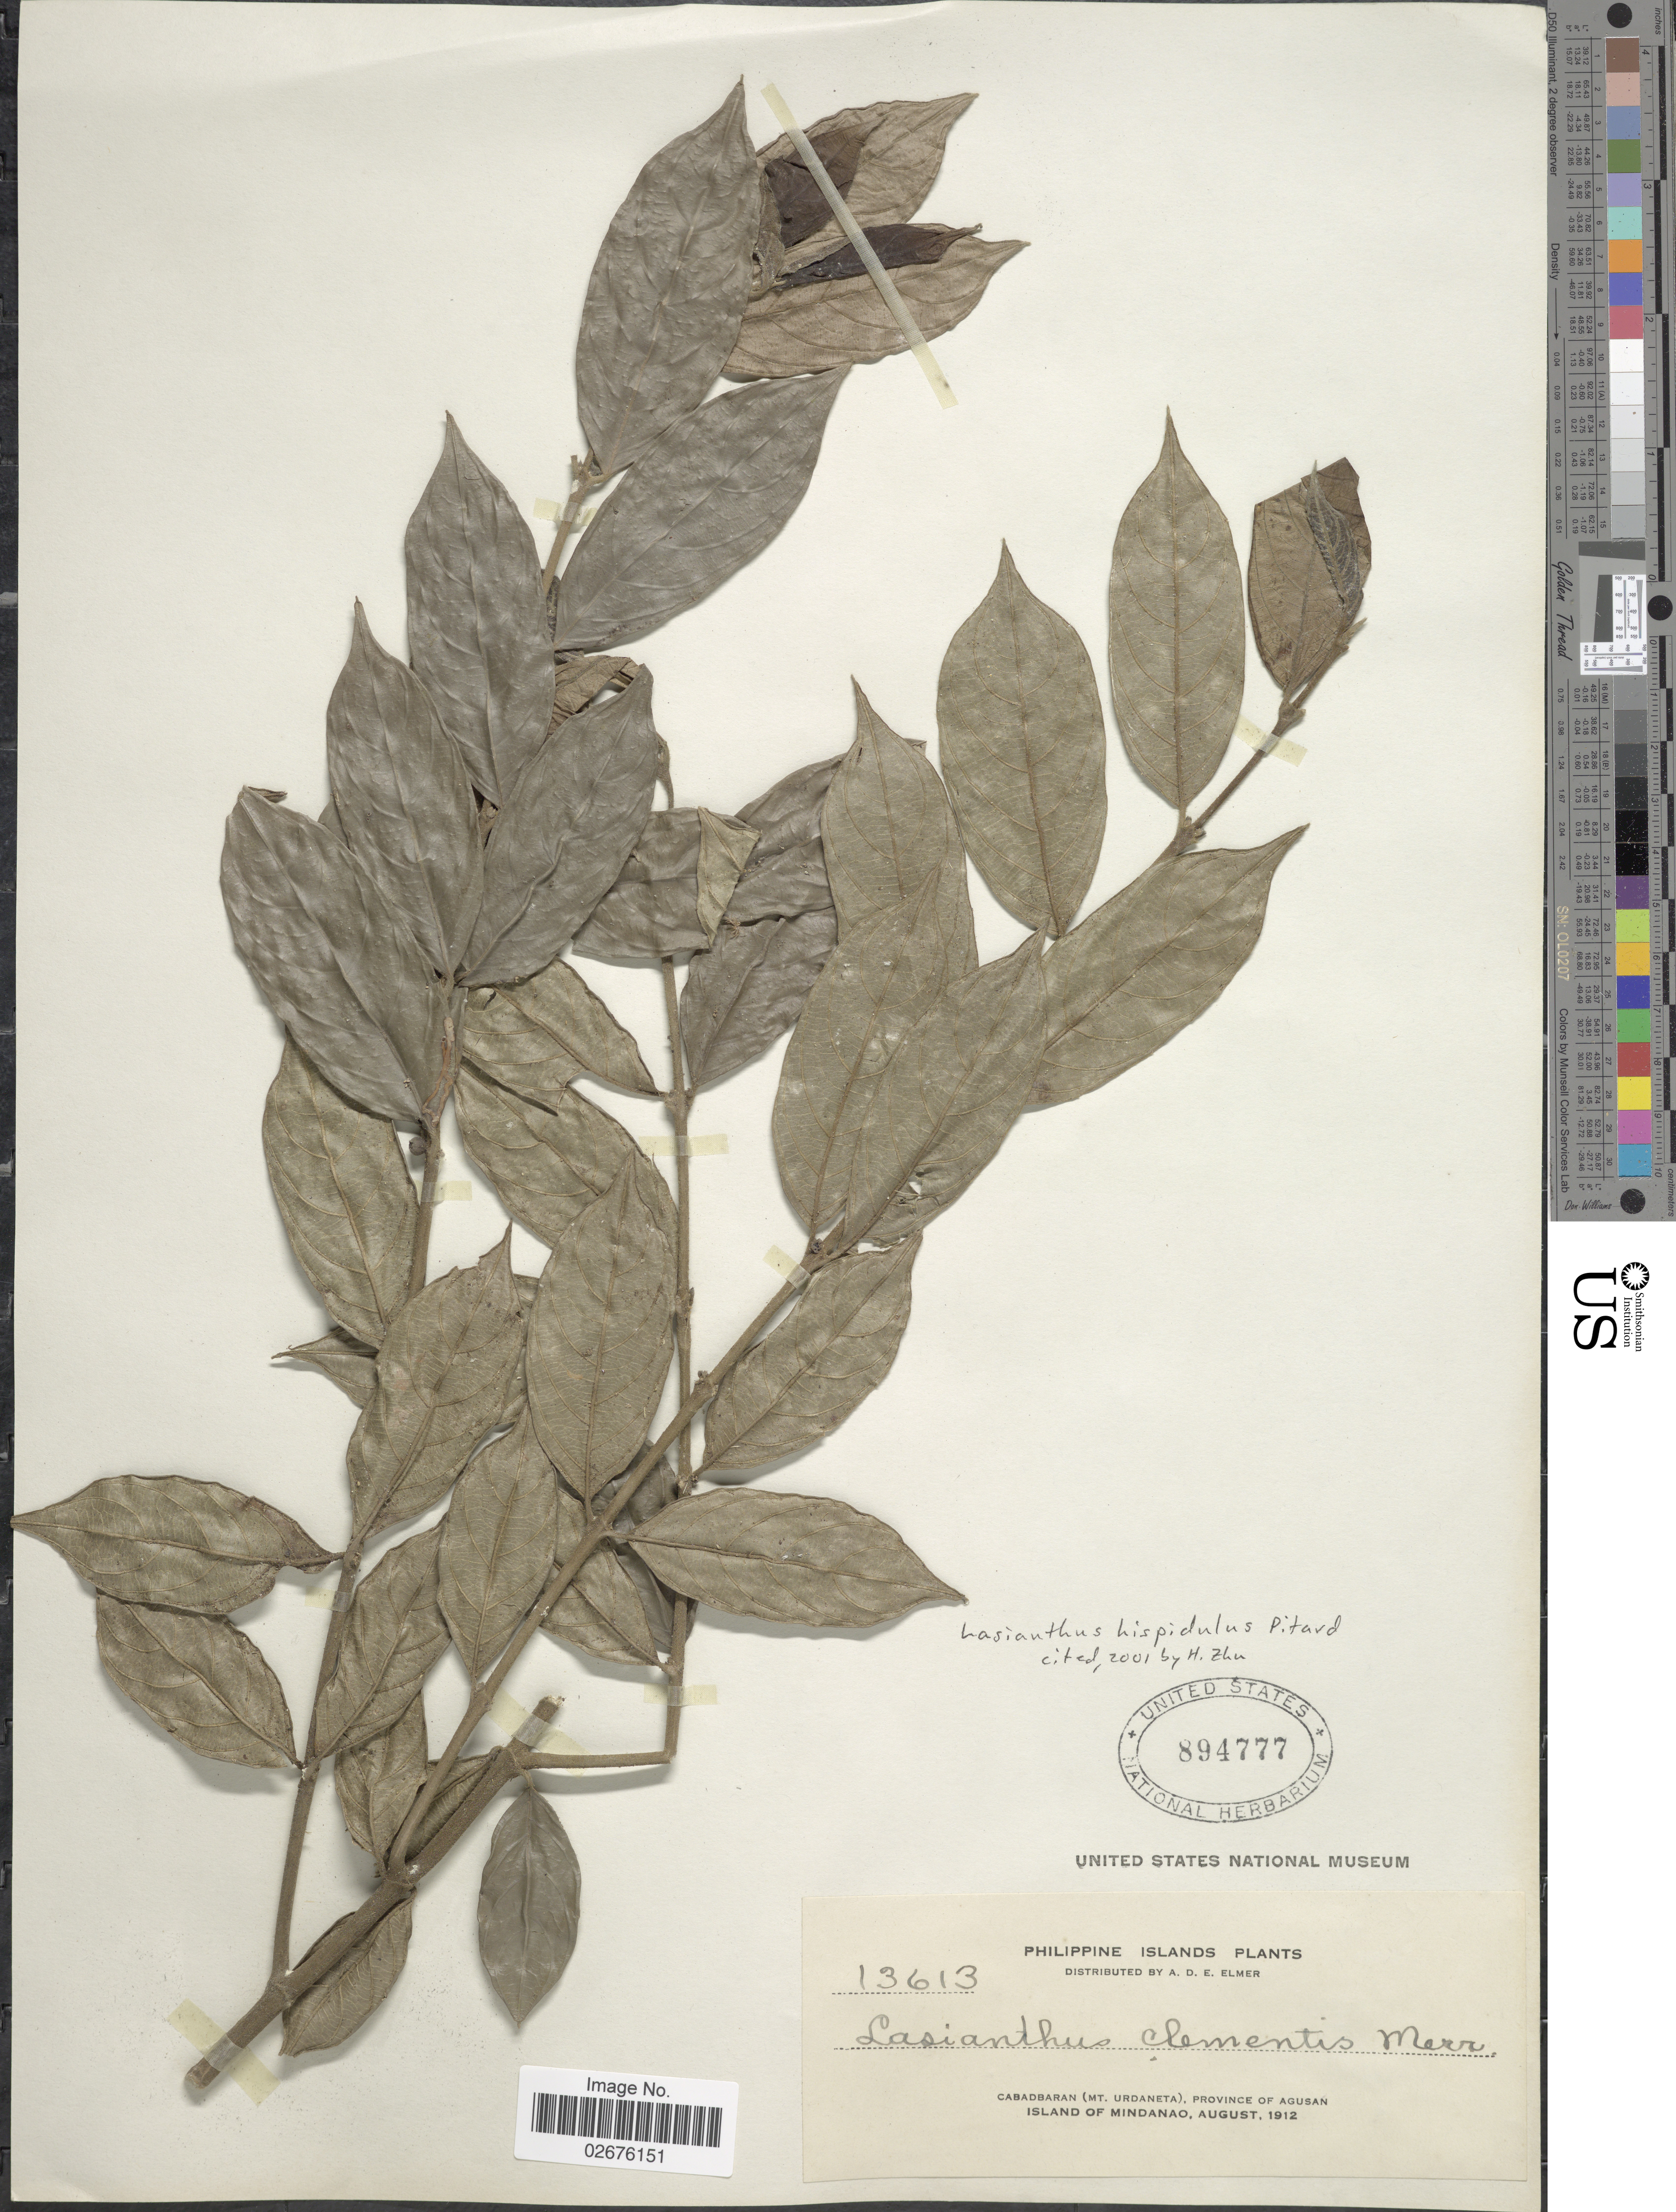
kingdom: Plantae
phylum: Tracheophyta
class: Magnoliopsida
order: Gentianales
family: Rubiaceae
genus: Lasianthus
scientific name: Lasianthus hispidulus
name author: (Drake) Pit.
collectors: E. D. Merrill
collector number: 13613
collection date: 1912-08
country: Philippines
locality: Philippine Islands. Cabadbaran (Mt. Urdaneta), Province of Agusan. Island of Mindanao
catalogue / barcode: US 894777